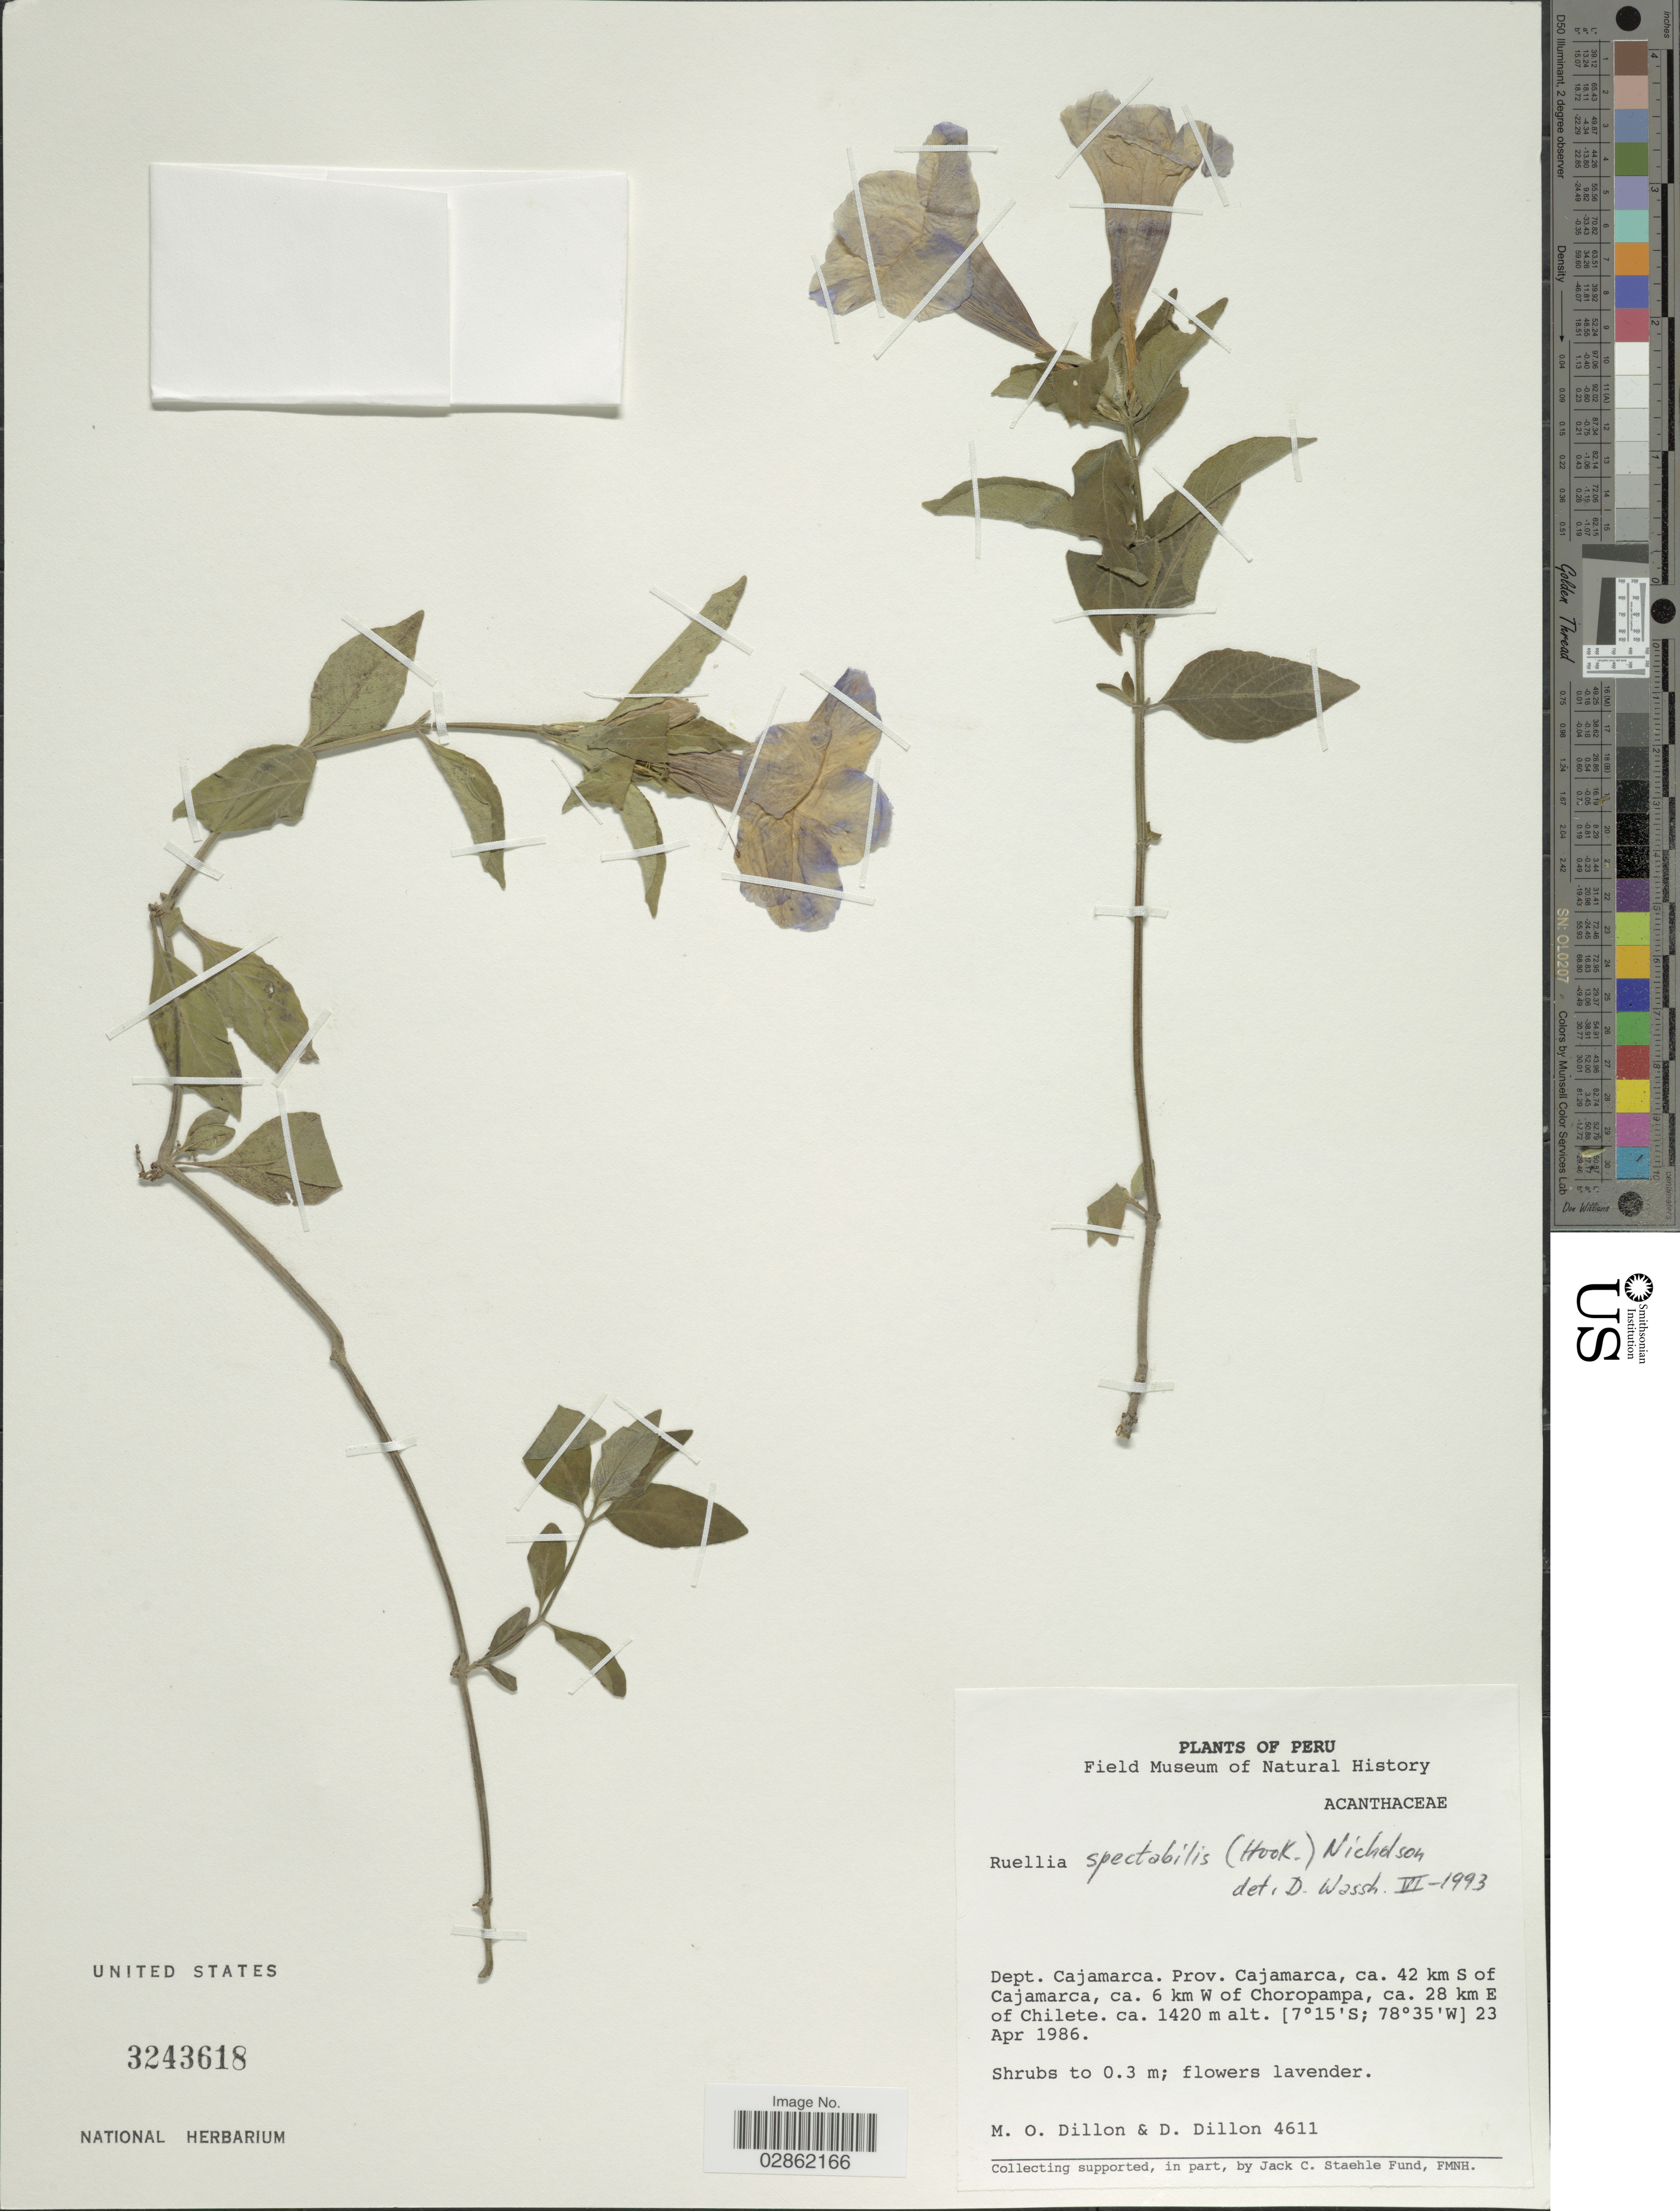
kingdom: Plantae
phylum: Tracheophyta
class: Magnoliopsida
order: Lamiales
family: Acanthaceae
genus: Ruellia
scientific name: Ruellia spectabilis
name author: (Hook.) G. Nicholson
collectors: M. O. Dillon & D. Dillon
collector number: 4611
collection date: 1986-04-23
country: Peru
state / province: Cajamarca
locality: Dept. Cajamarca, Prov. Cajamarca, ca. 42 km S of Cajamarca, ca. 6 km W of Choropampa, ca. 28 km E of Chilete.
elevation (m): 1420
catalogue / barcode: US 3243618